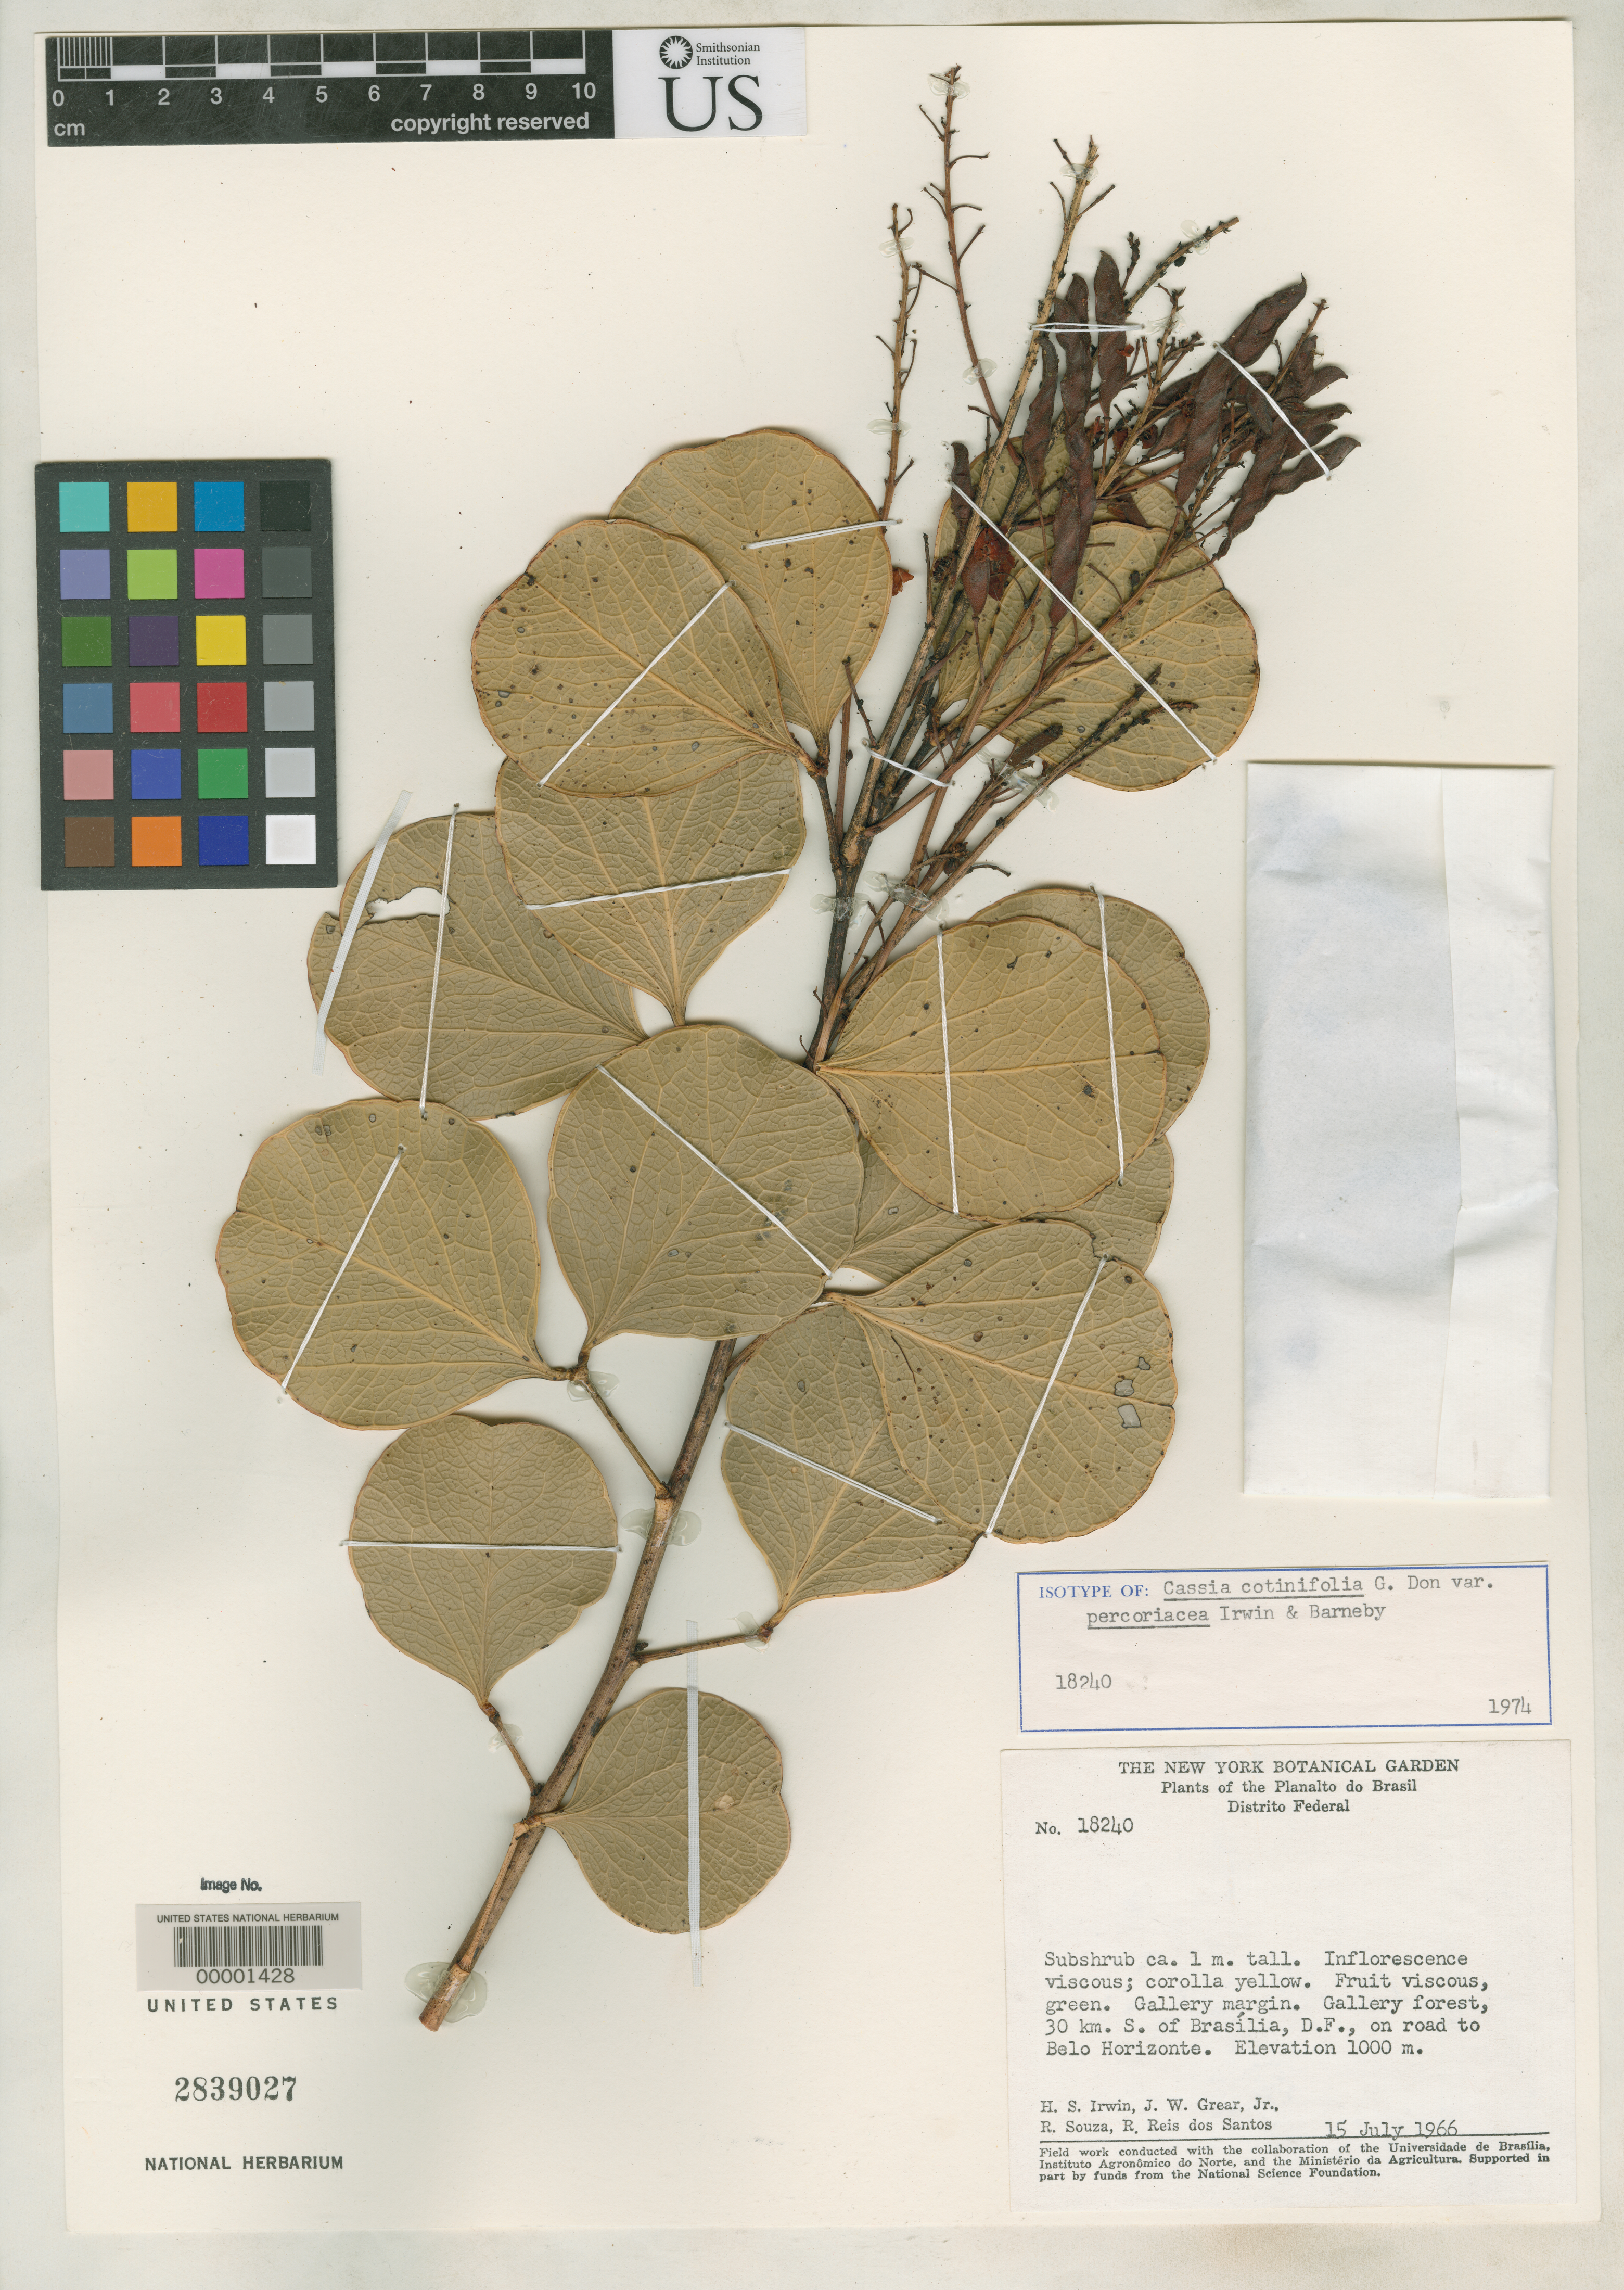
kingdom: Plantae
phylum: Tracheophyta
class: Magnoliopsida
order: Fabales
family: Fabaceae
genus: Cassia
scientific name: Cassia cotinifolia var. percoriacea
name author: H.S. Irwin & Barneby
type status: Isotype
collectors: H. Irwin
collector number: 18240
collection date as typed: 15 Jul 1966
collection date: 1966-07-15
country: Brazil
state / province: Distrito Federal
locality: S of Brasilia on road to Belo Horizonte.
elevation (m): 1000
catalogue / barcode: US 2839027